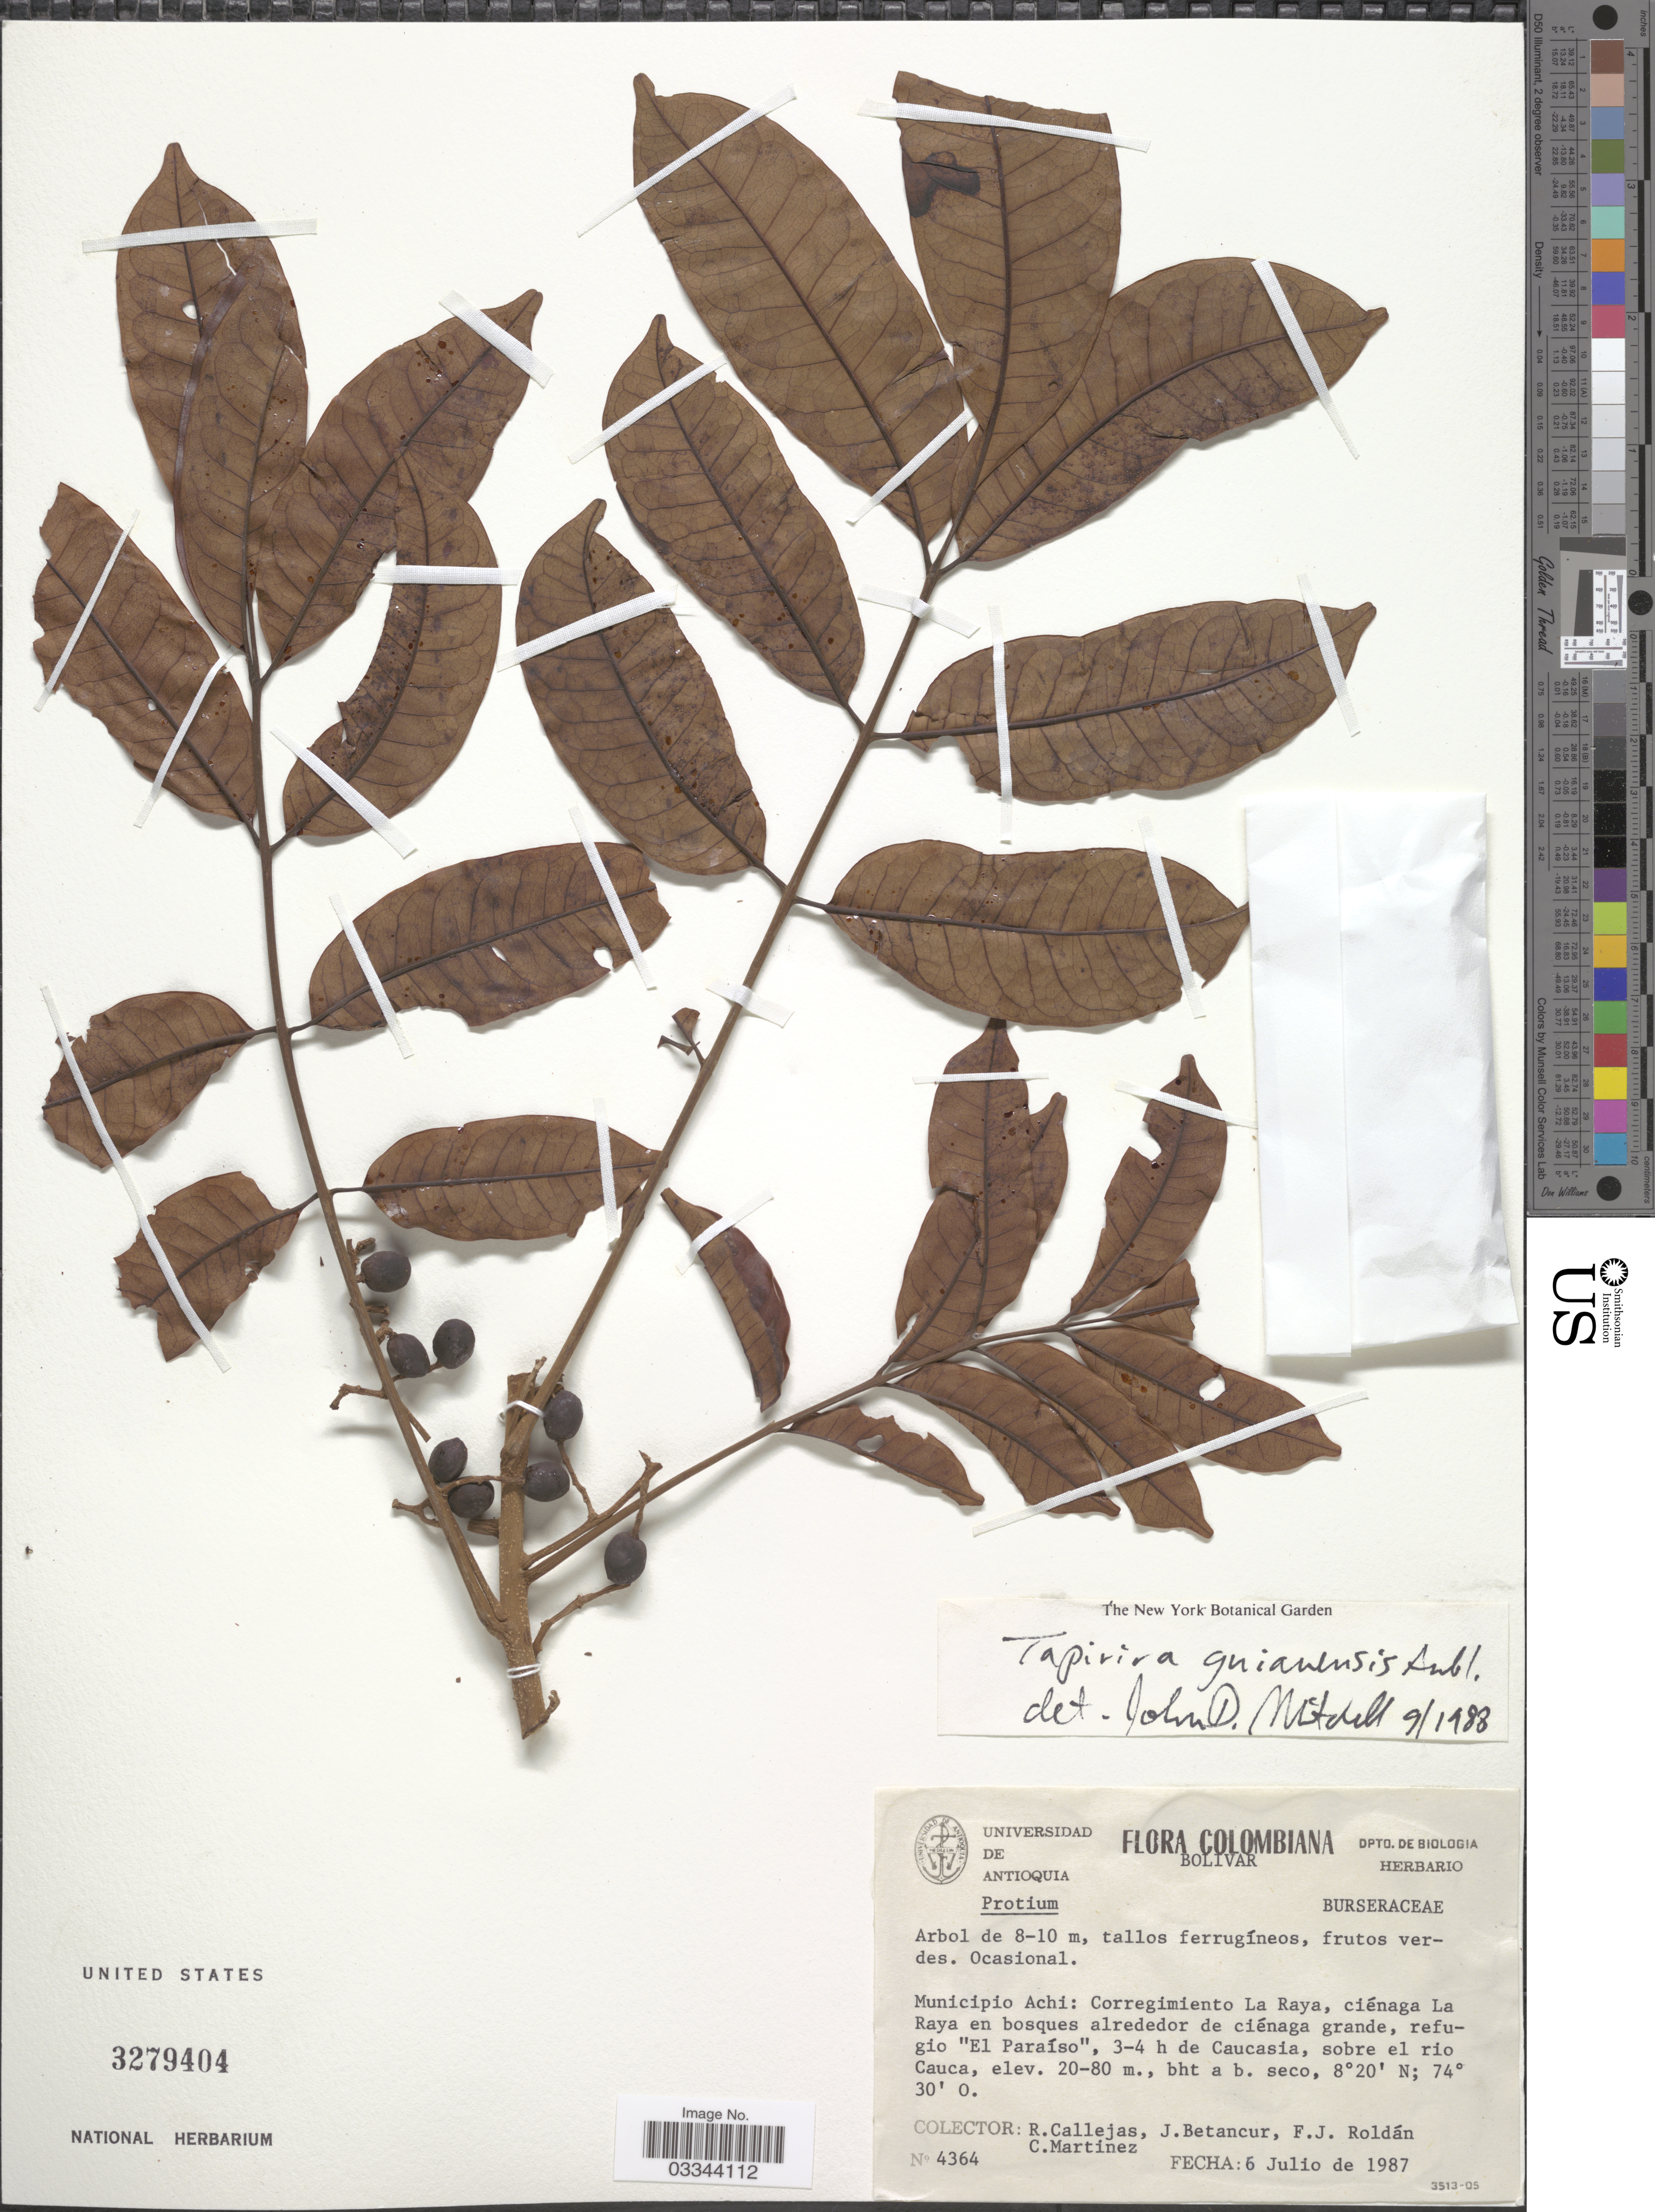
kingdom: Plantae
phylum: Tracheophyta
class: Magnoliopsida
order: Sapindales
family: Anacardiaceae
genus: Tapirira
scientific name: Tapirira guianensis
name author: Aubl.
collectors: R. Callejas, J. Betancur, F. J. Roldán & C. Martínez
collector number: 4364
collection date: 1987-07-06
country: Colombia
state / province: Bolívar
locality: Municipio Achi: Corregimiento La Raya, ciénaga La Raya en bosques alrededor de ciénaga grande, refugio "El Paraíso", 3-4 h de Caucasia, sobre el rio Cauca.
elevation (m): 20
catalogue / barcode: US 3279404